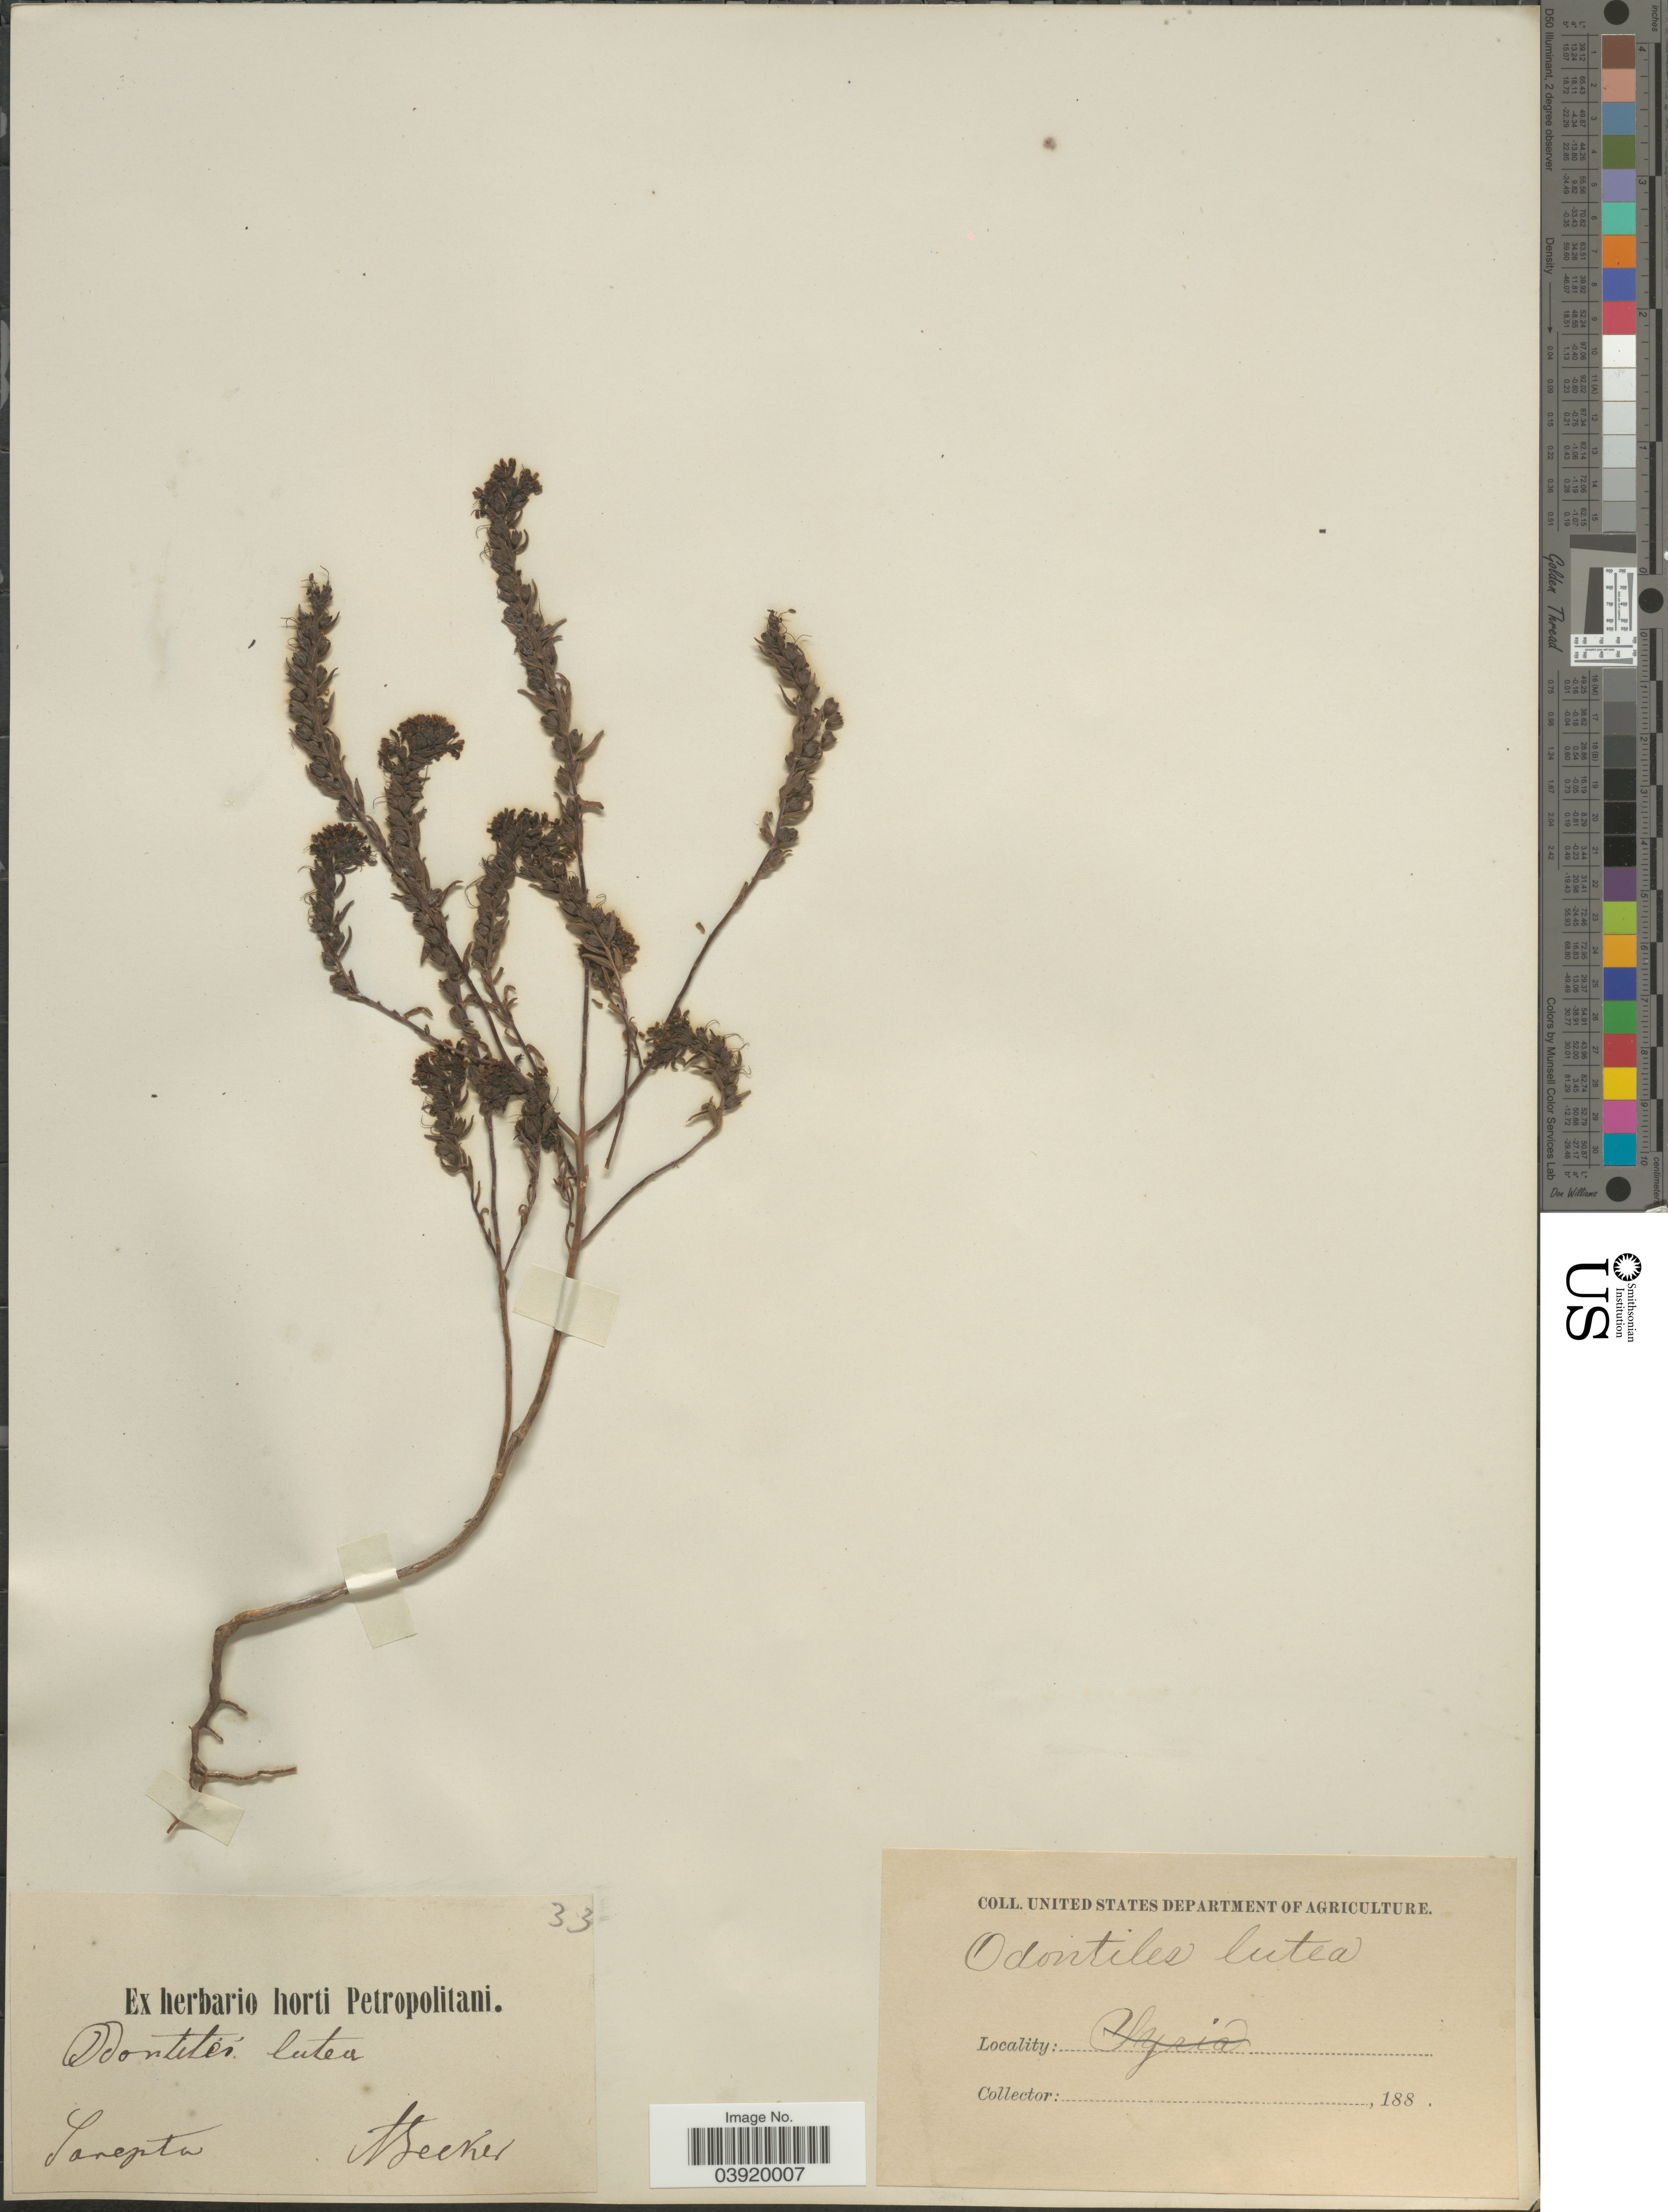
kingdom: Plantae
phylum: Tracheophyta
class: Magnoliopsida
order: Lamiales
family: Orobanchaceae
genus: Odontites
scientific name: Odontites luteus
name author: (L.) Clairv.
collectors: A. Becker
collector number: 33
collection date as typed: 188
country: Russian Federation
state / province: Volgograd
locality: Sarepta.